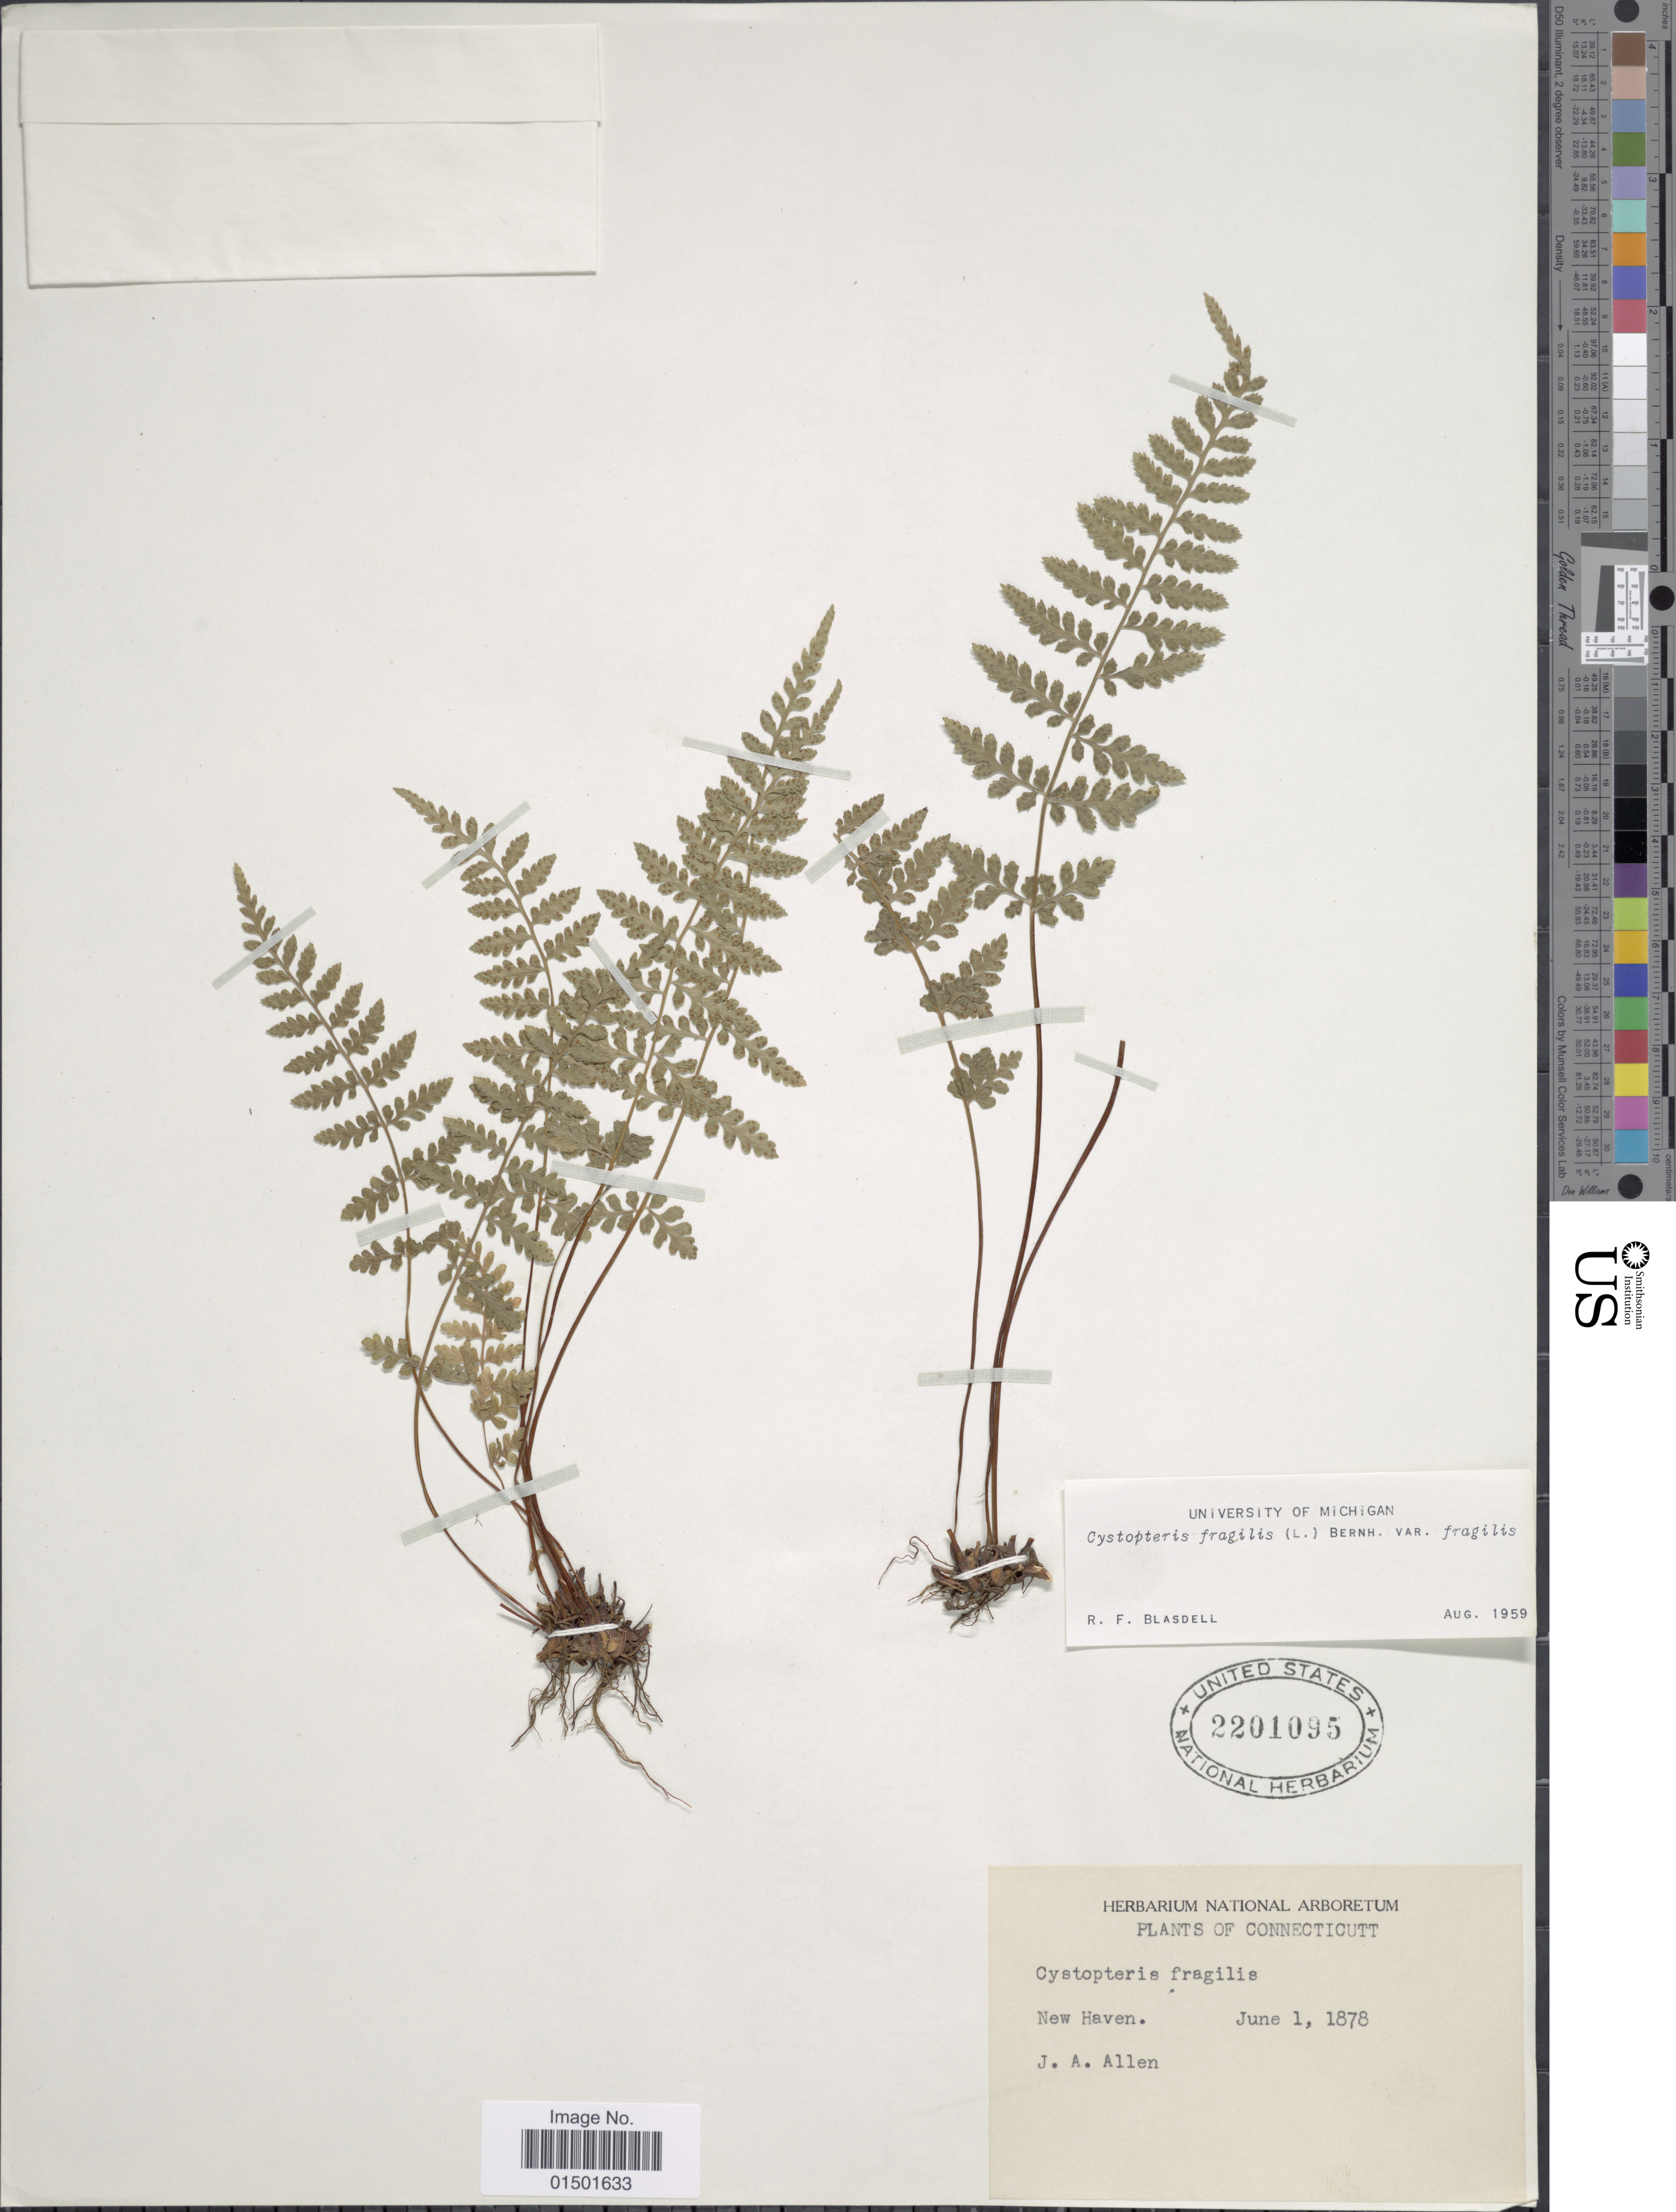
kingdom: Plantae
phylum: Tracheophyta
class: Polypodiopsida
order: Polypodiales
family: Cystopteridaceae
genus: Cystopteris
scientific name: Cystopteris fragilis var. fragilis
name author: (L.) Bernh.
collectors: J. A. Allen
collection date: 1878-06-01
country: United States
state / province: Connecticut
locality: New Haven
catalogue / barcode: US 2201095